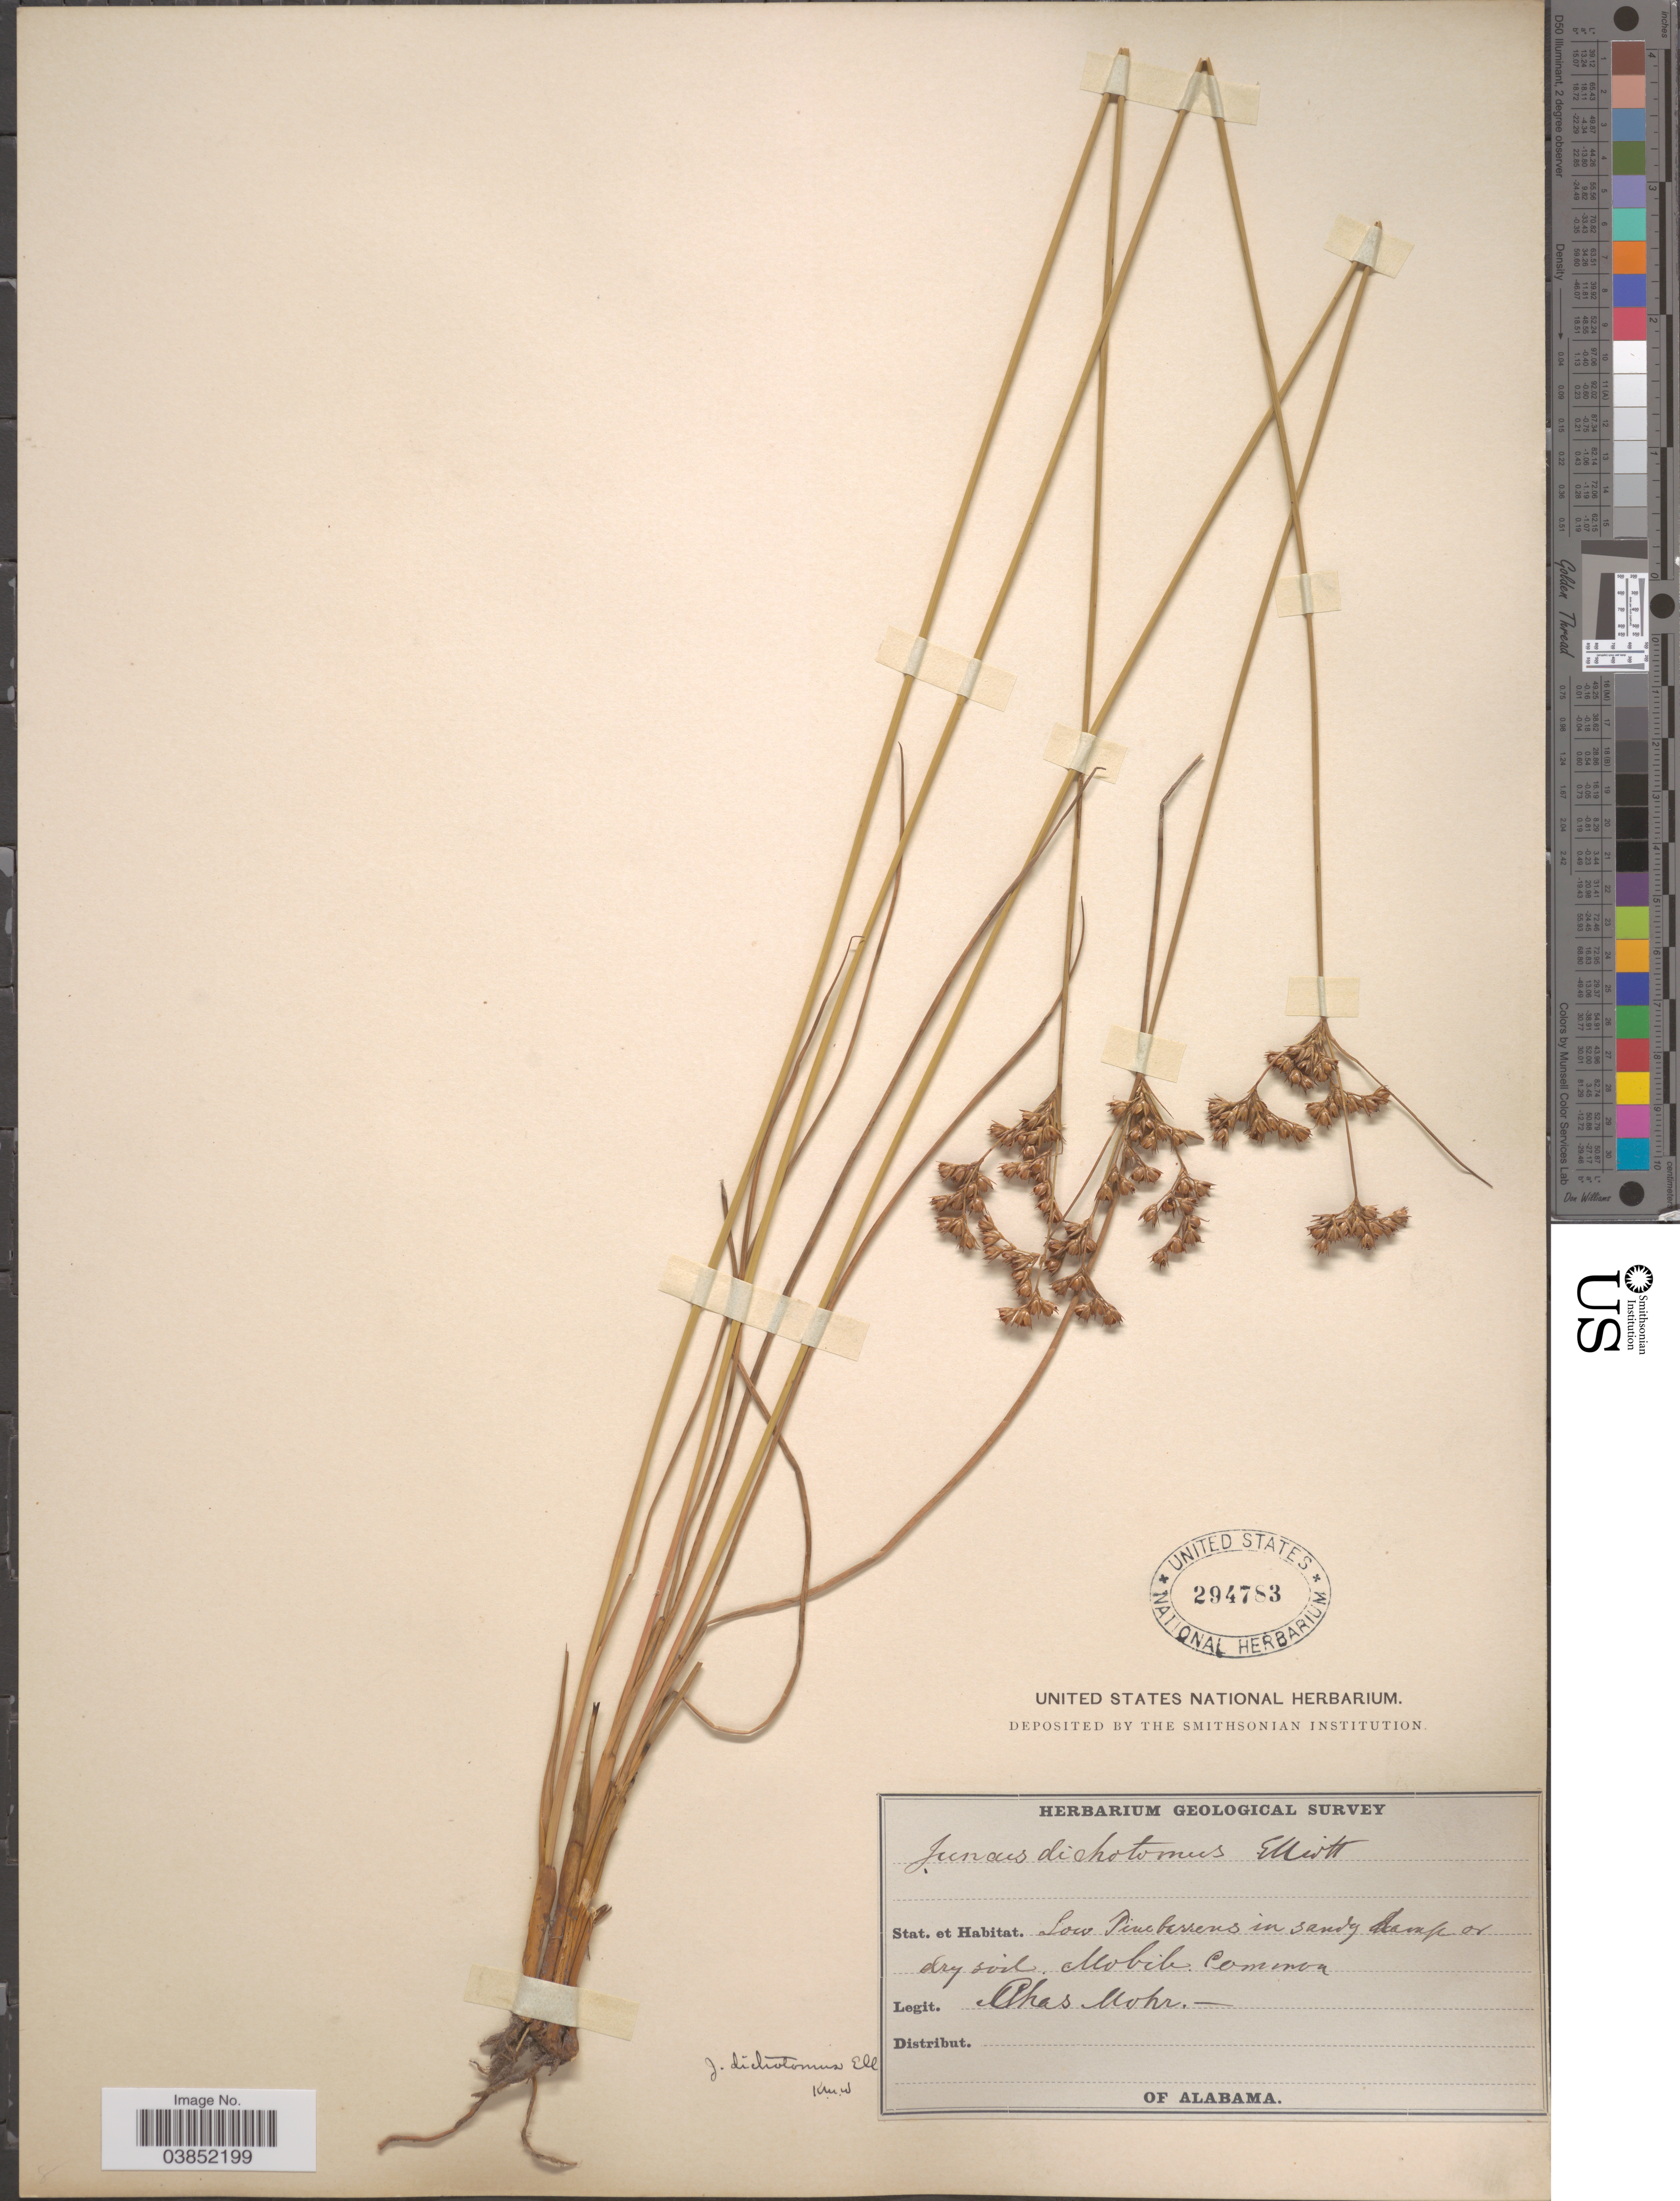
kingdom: Plantae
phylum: Tracheophyta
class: Liliopsida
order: Poales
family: Juncaceae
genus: Juncus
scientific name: Juncus dichotomus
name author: Elliott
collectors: Mohr, C. T. (herbarium)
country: United States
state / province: Alabama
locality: Low pine barrens in sandy damp or dry soil. Mobile.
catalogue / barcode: US 294783